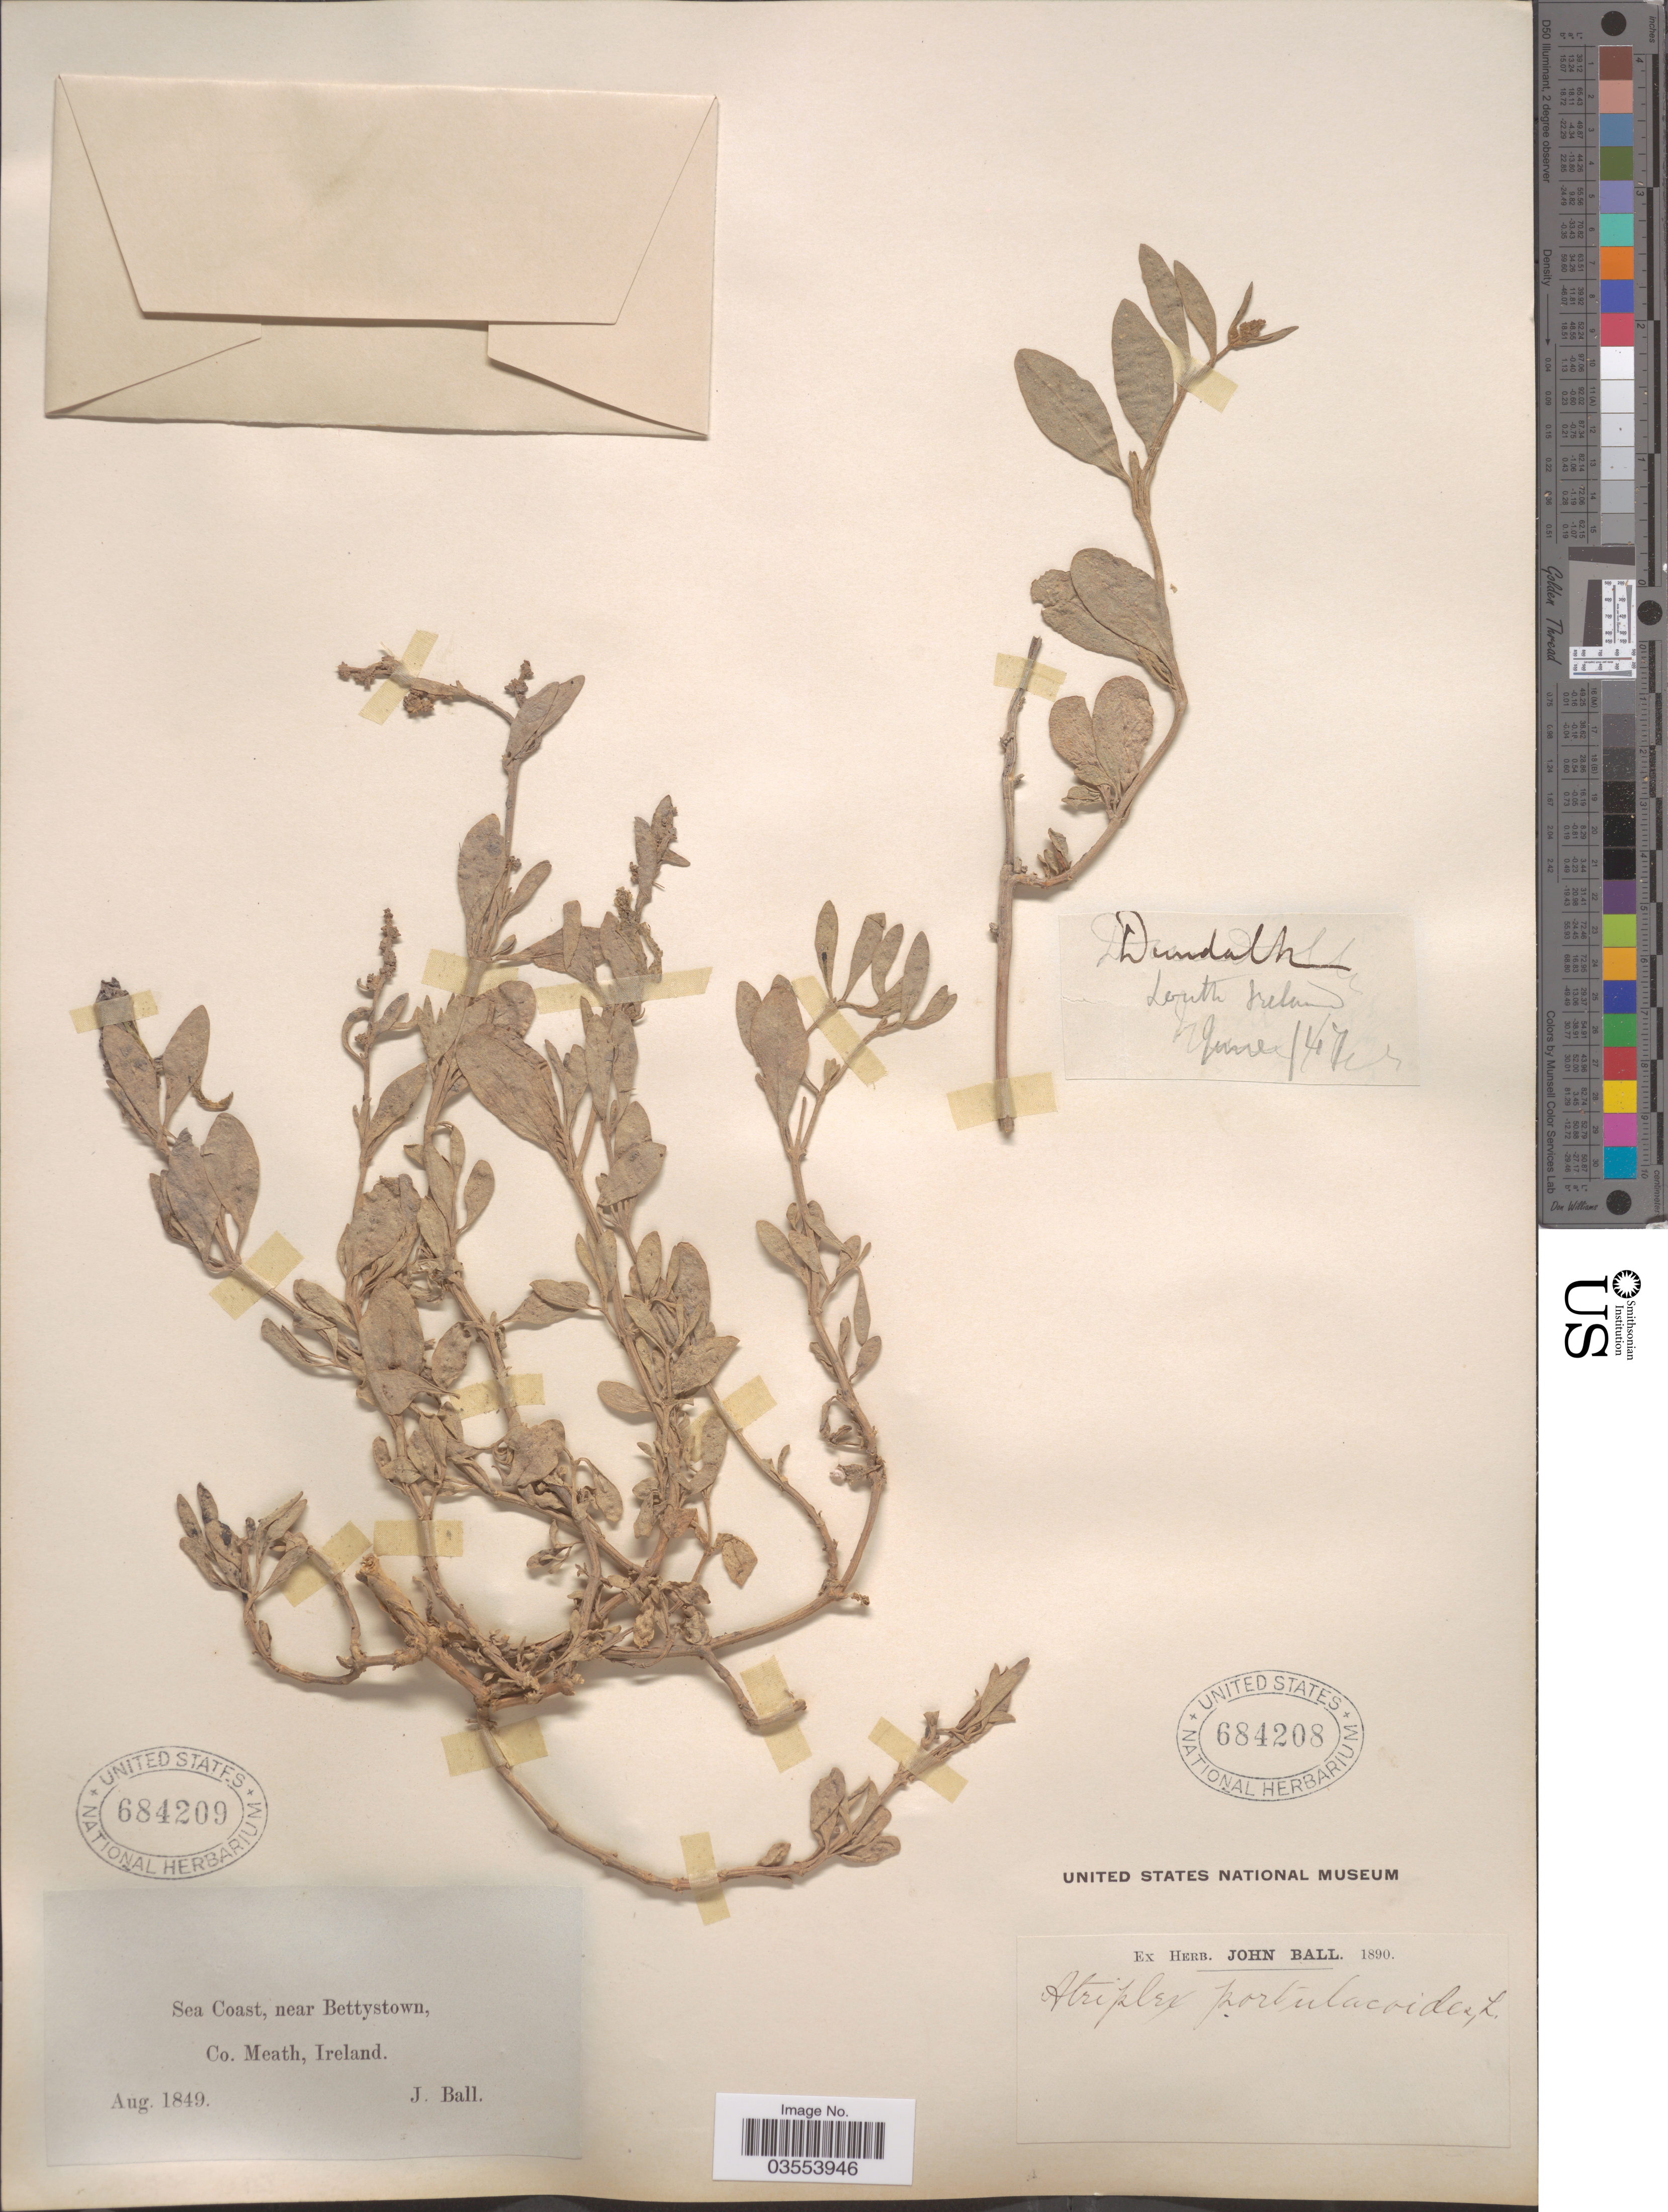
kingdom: Plantae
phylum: Tracheophyta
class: Magnoliopsida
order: Caryophyllales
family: Amaranthaceae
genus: Atriplex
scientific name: Atriplex portulacoides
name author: L.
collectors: ex herb. John Ball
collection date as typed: Transcribed d/m/y: /6/47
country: Ireland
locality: Dundalh. [unsure placement] South Ireland.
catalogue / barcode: US 684208-2